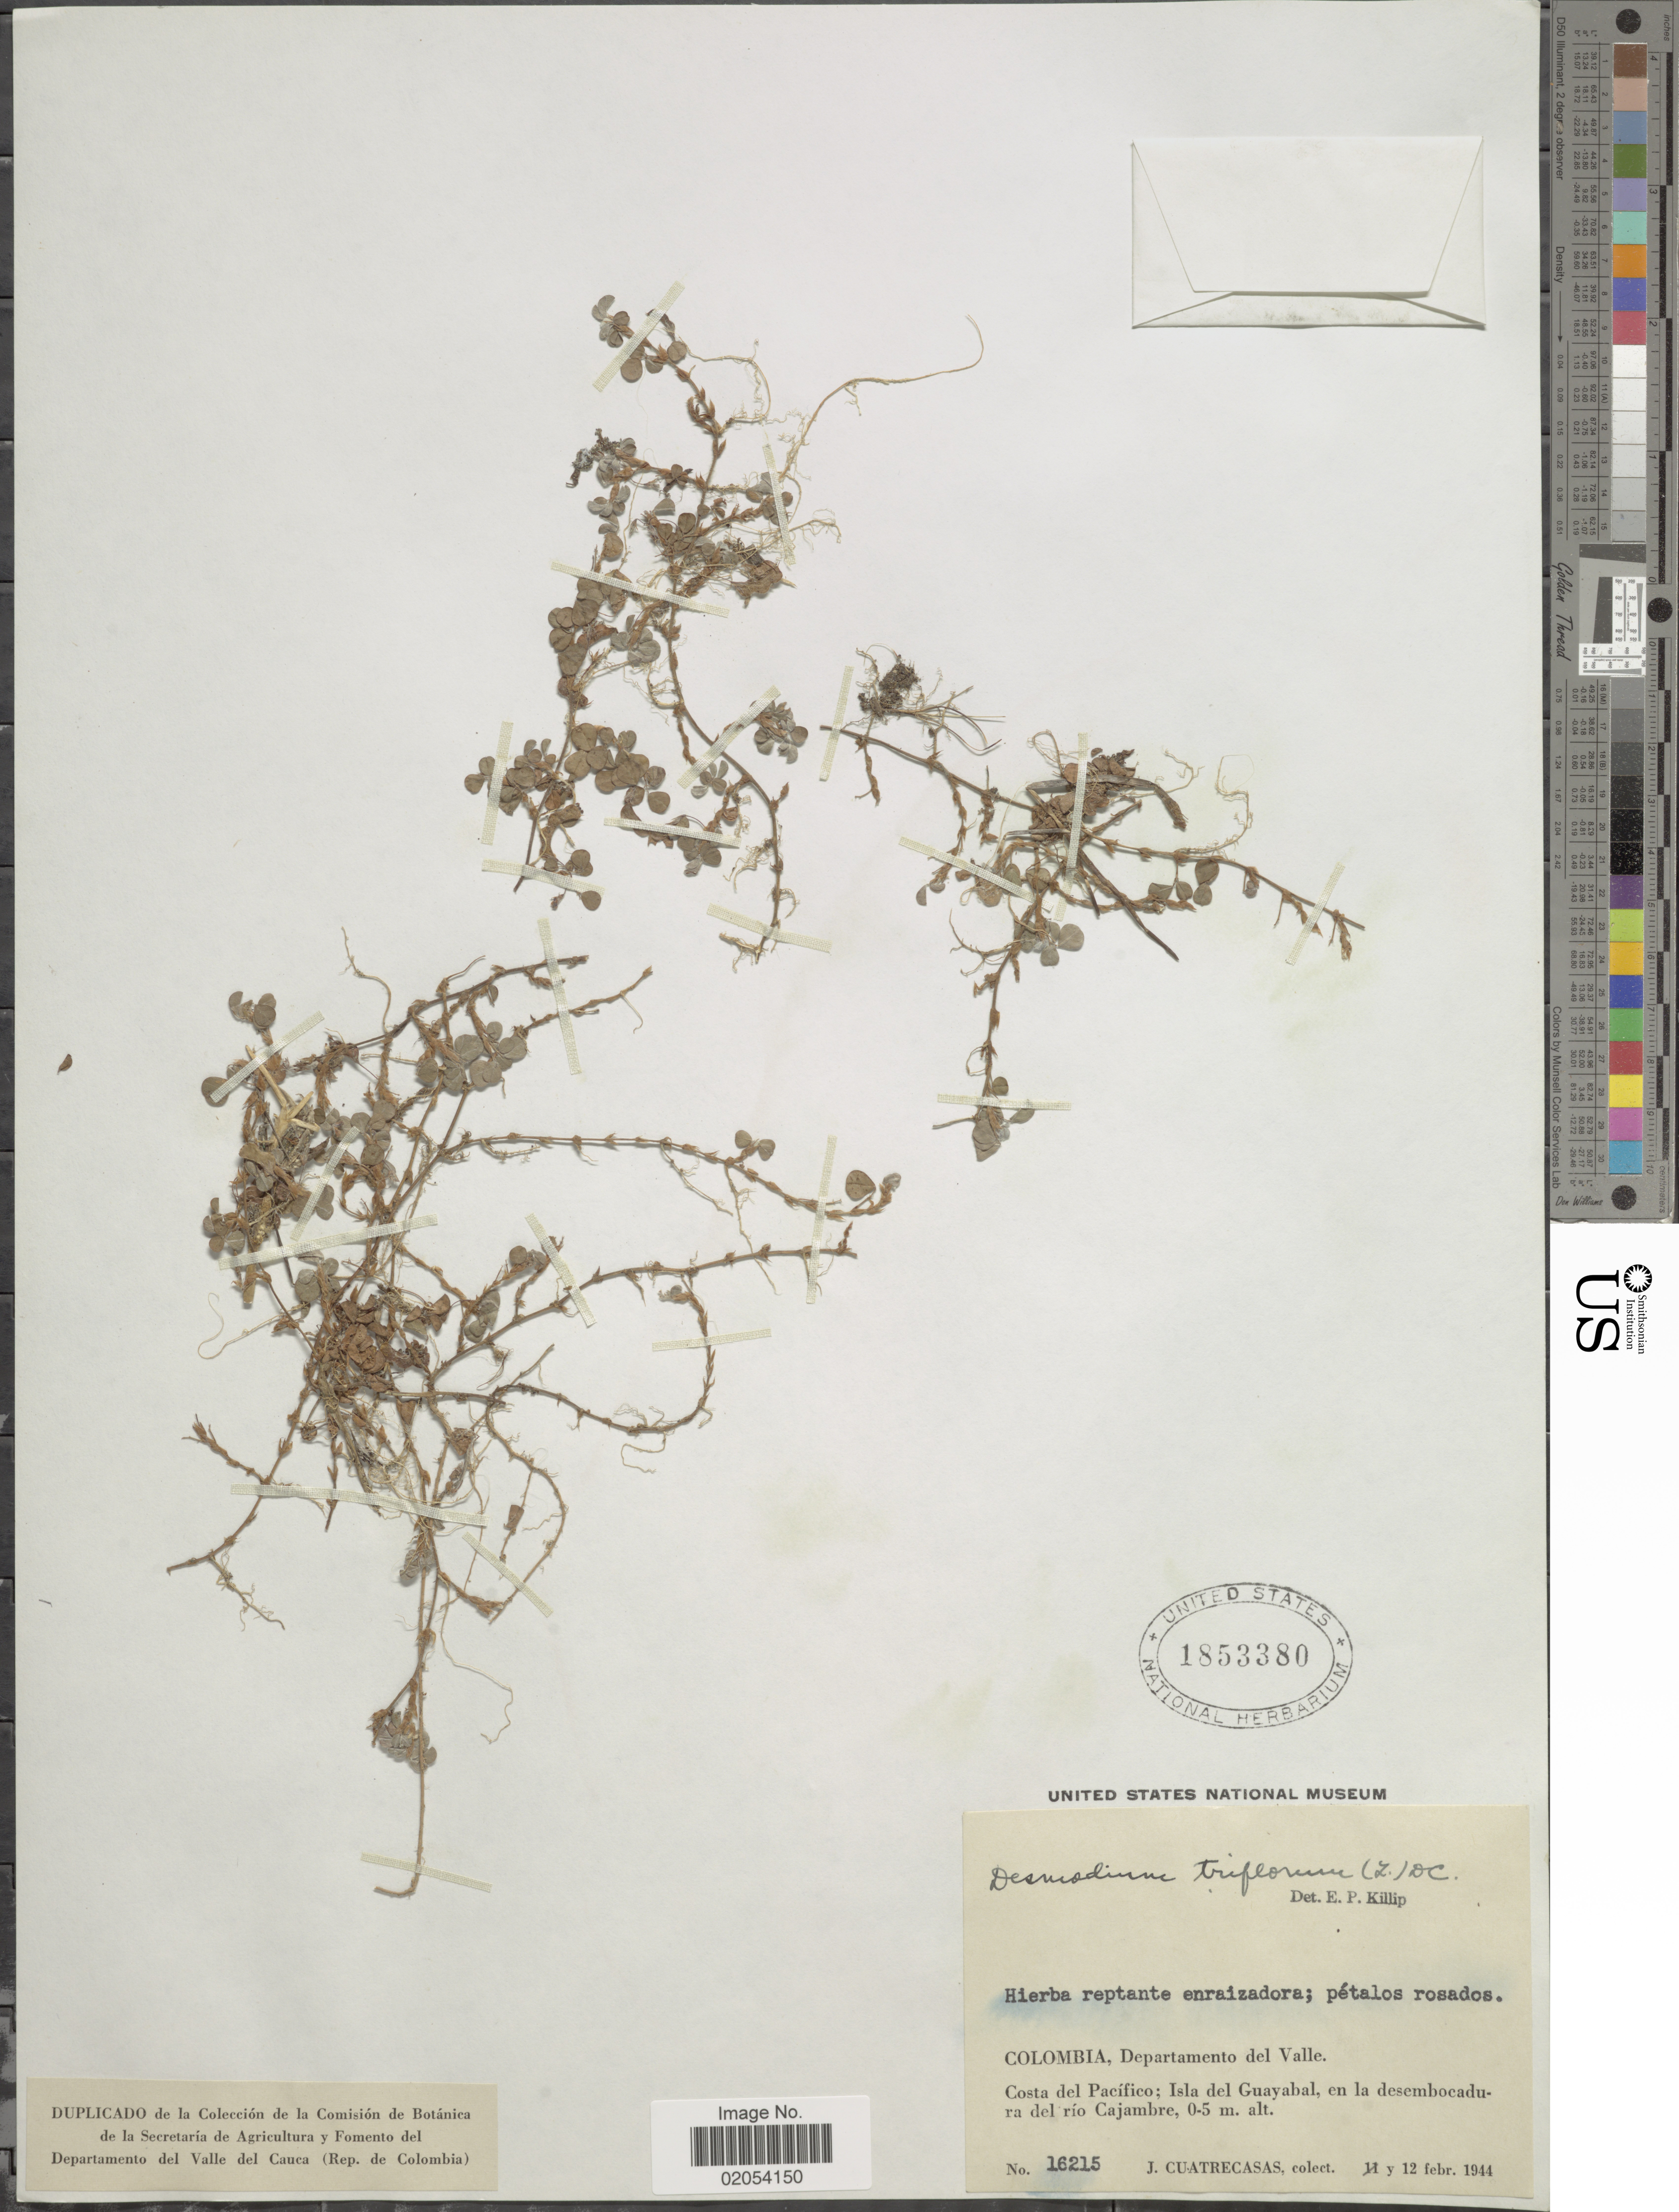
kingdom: Plantae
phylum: Tracheophyta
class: Magnoliopsida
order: Fabales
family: Fabaceae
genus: Grona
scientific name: Grona triflora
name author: (L.) H. Ohashi & K. Ohashi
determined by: Strong, Mark T., (BOT), Smithsonian Institution - National Museum of Natural History (UNITED STATES)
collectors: J. Cuatrecasas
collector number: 16215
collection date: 1944-02-12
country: Colombia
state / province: Valle del Cauca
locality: Departamento del Valle, Costa del Pacifico: Isla del Guayabal, en la desembocadura del rio Cajambre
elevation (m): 0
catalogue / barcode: US 1853380